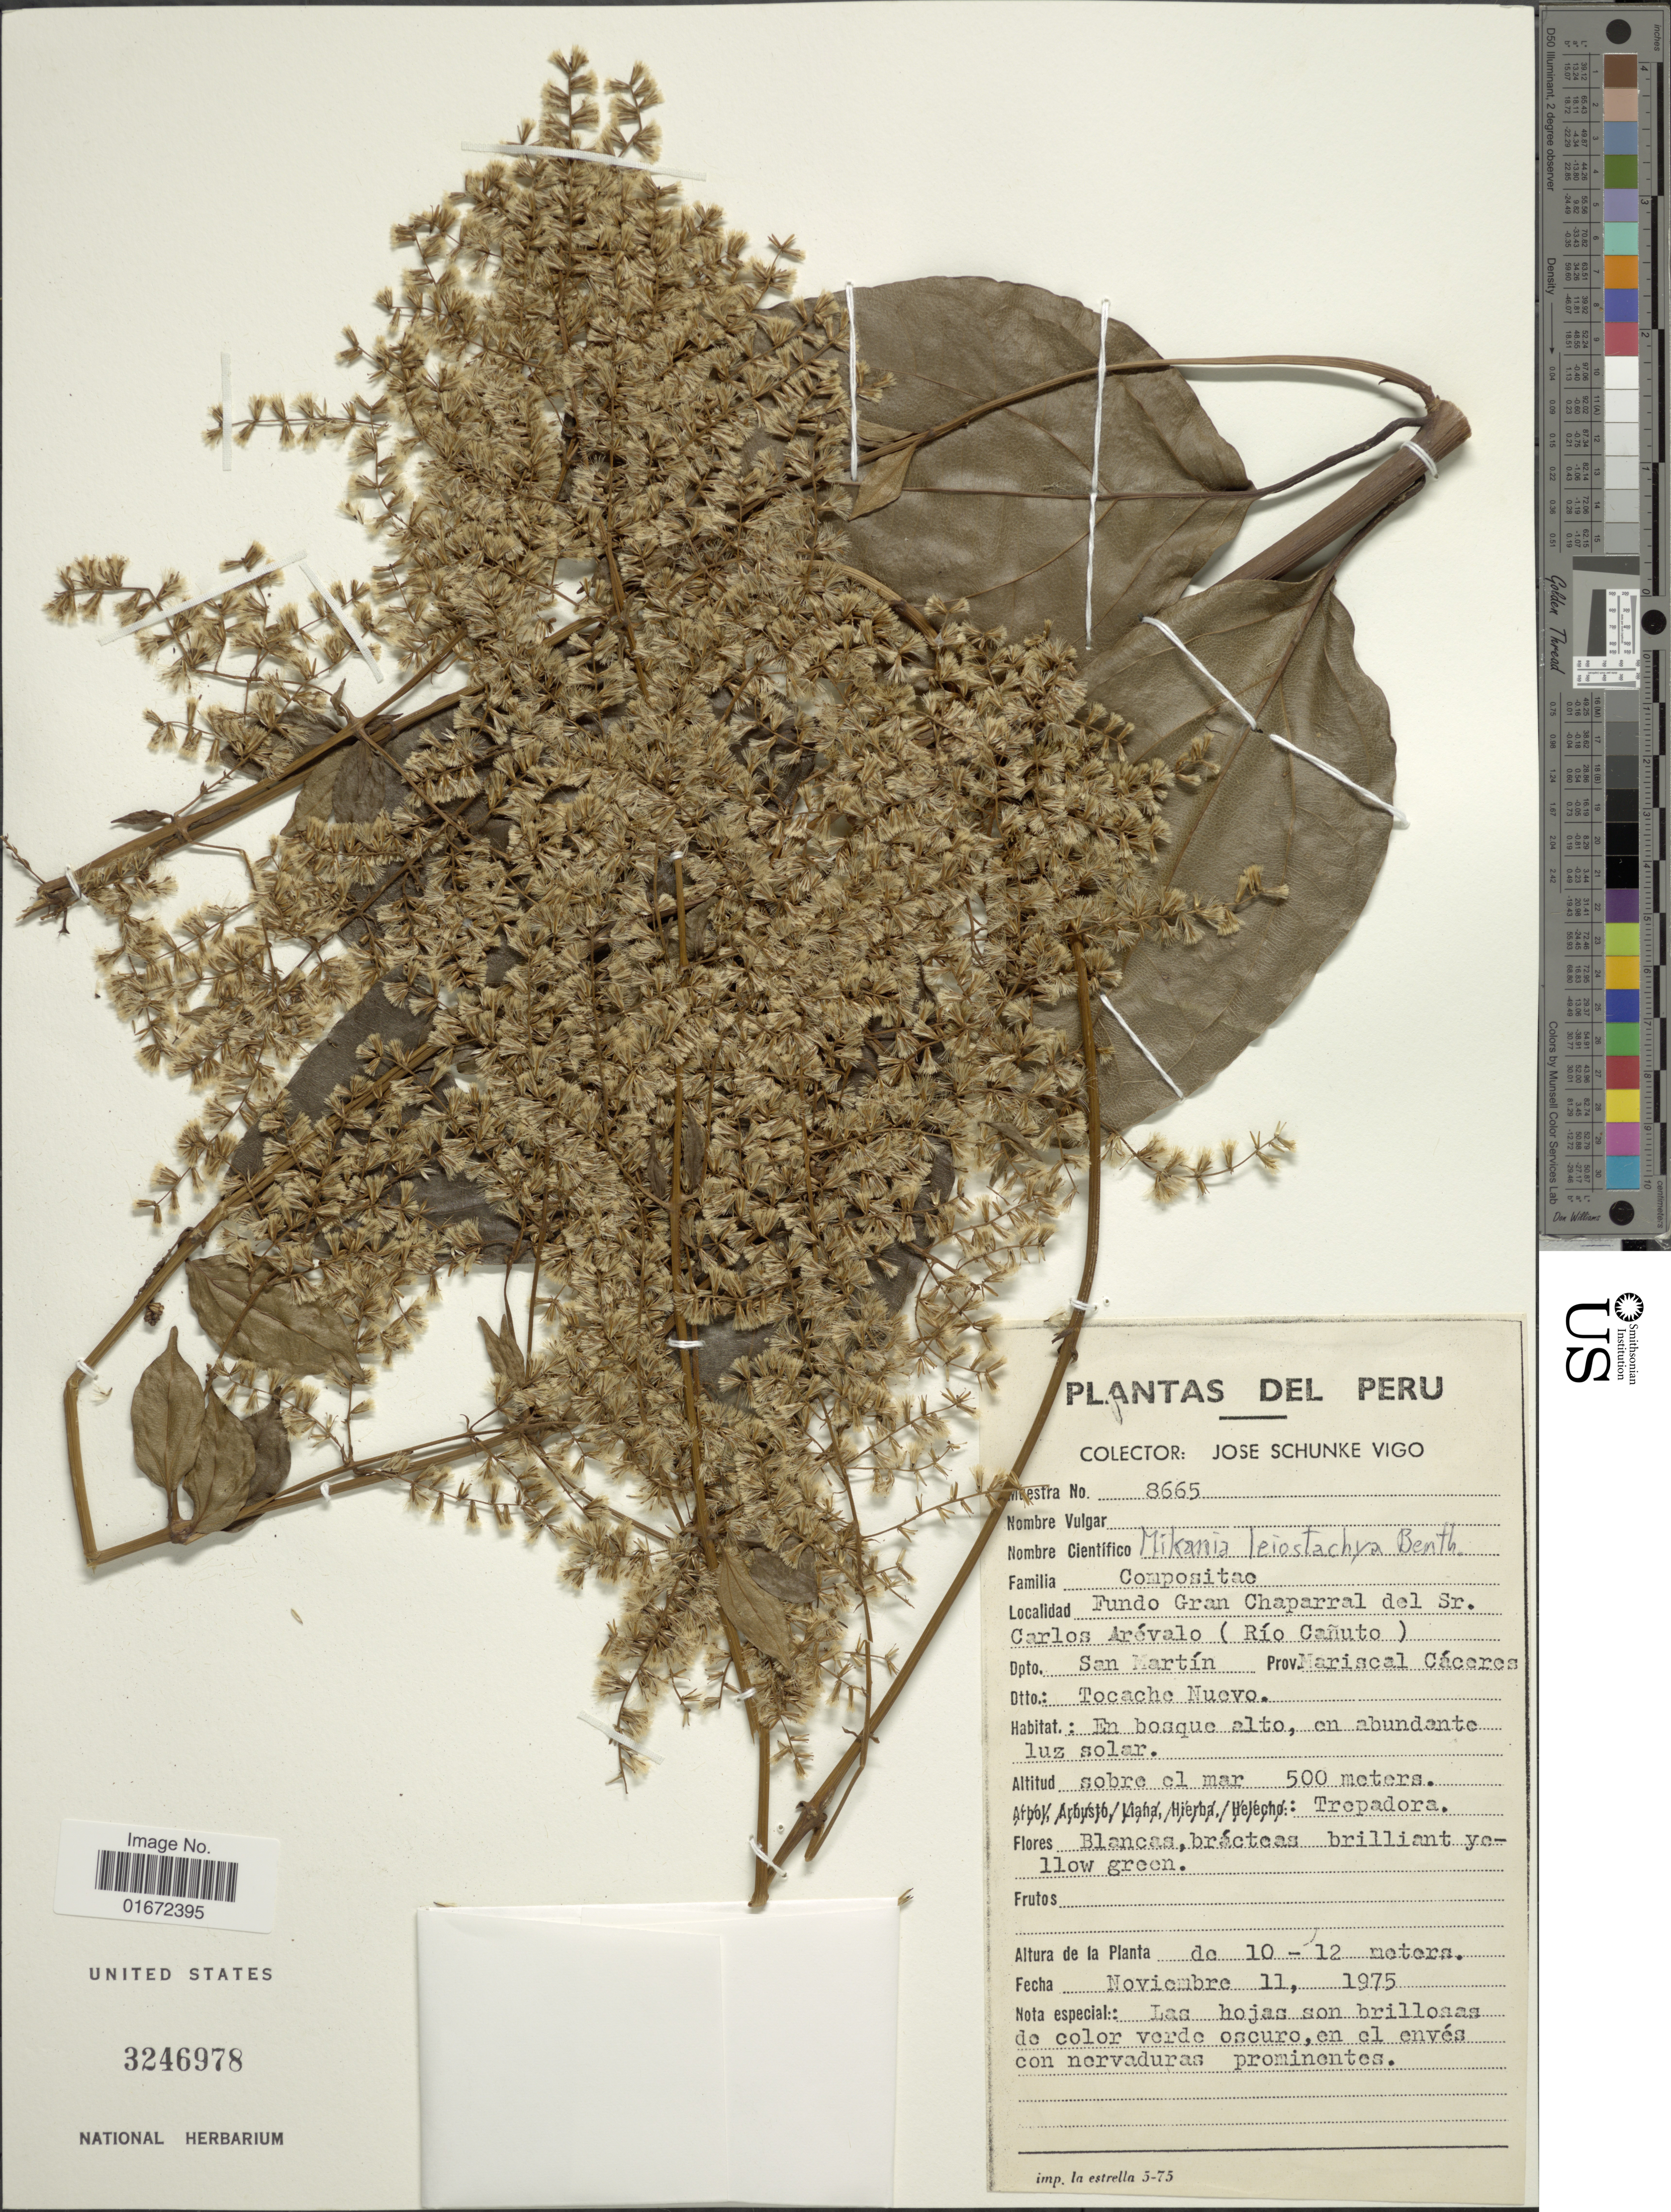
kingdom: Plantae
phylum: Tracheophyta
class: Magnoliopsida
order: Asterales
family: Asteraceae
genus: Mikania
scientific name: Mikania leiostachya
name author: Benth.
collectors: J. Schunke Vigo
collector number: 8665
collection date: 1975-11-11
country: Peru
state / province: San Martín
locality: Fundo Gran Chaparral del Sr. Carlos Arévalo (Río Cañuto). Dpto. San Martín. Prov. Mariscal Cáceres. Dtto. Tocache Nuevo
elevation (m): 500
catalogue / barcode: US 3246978